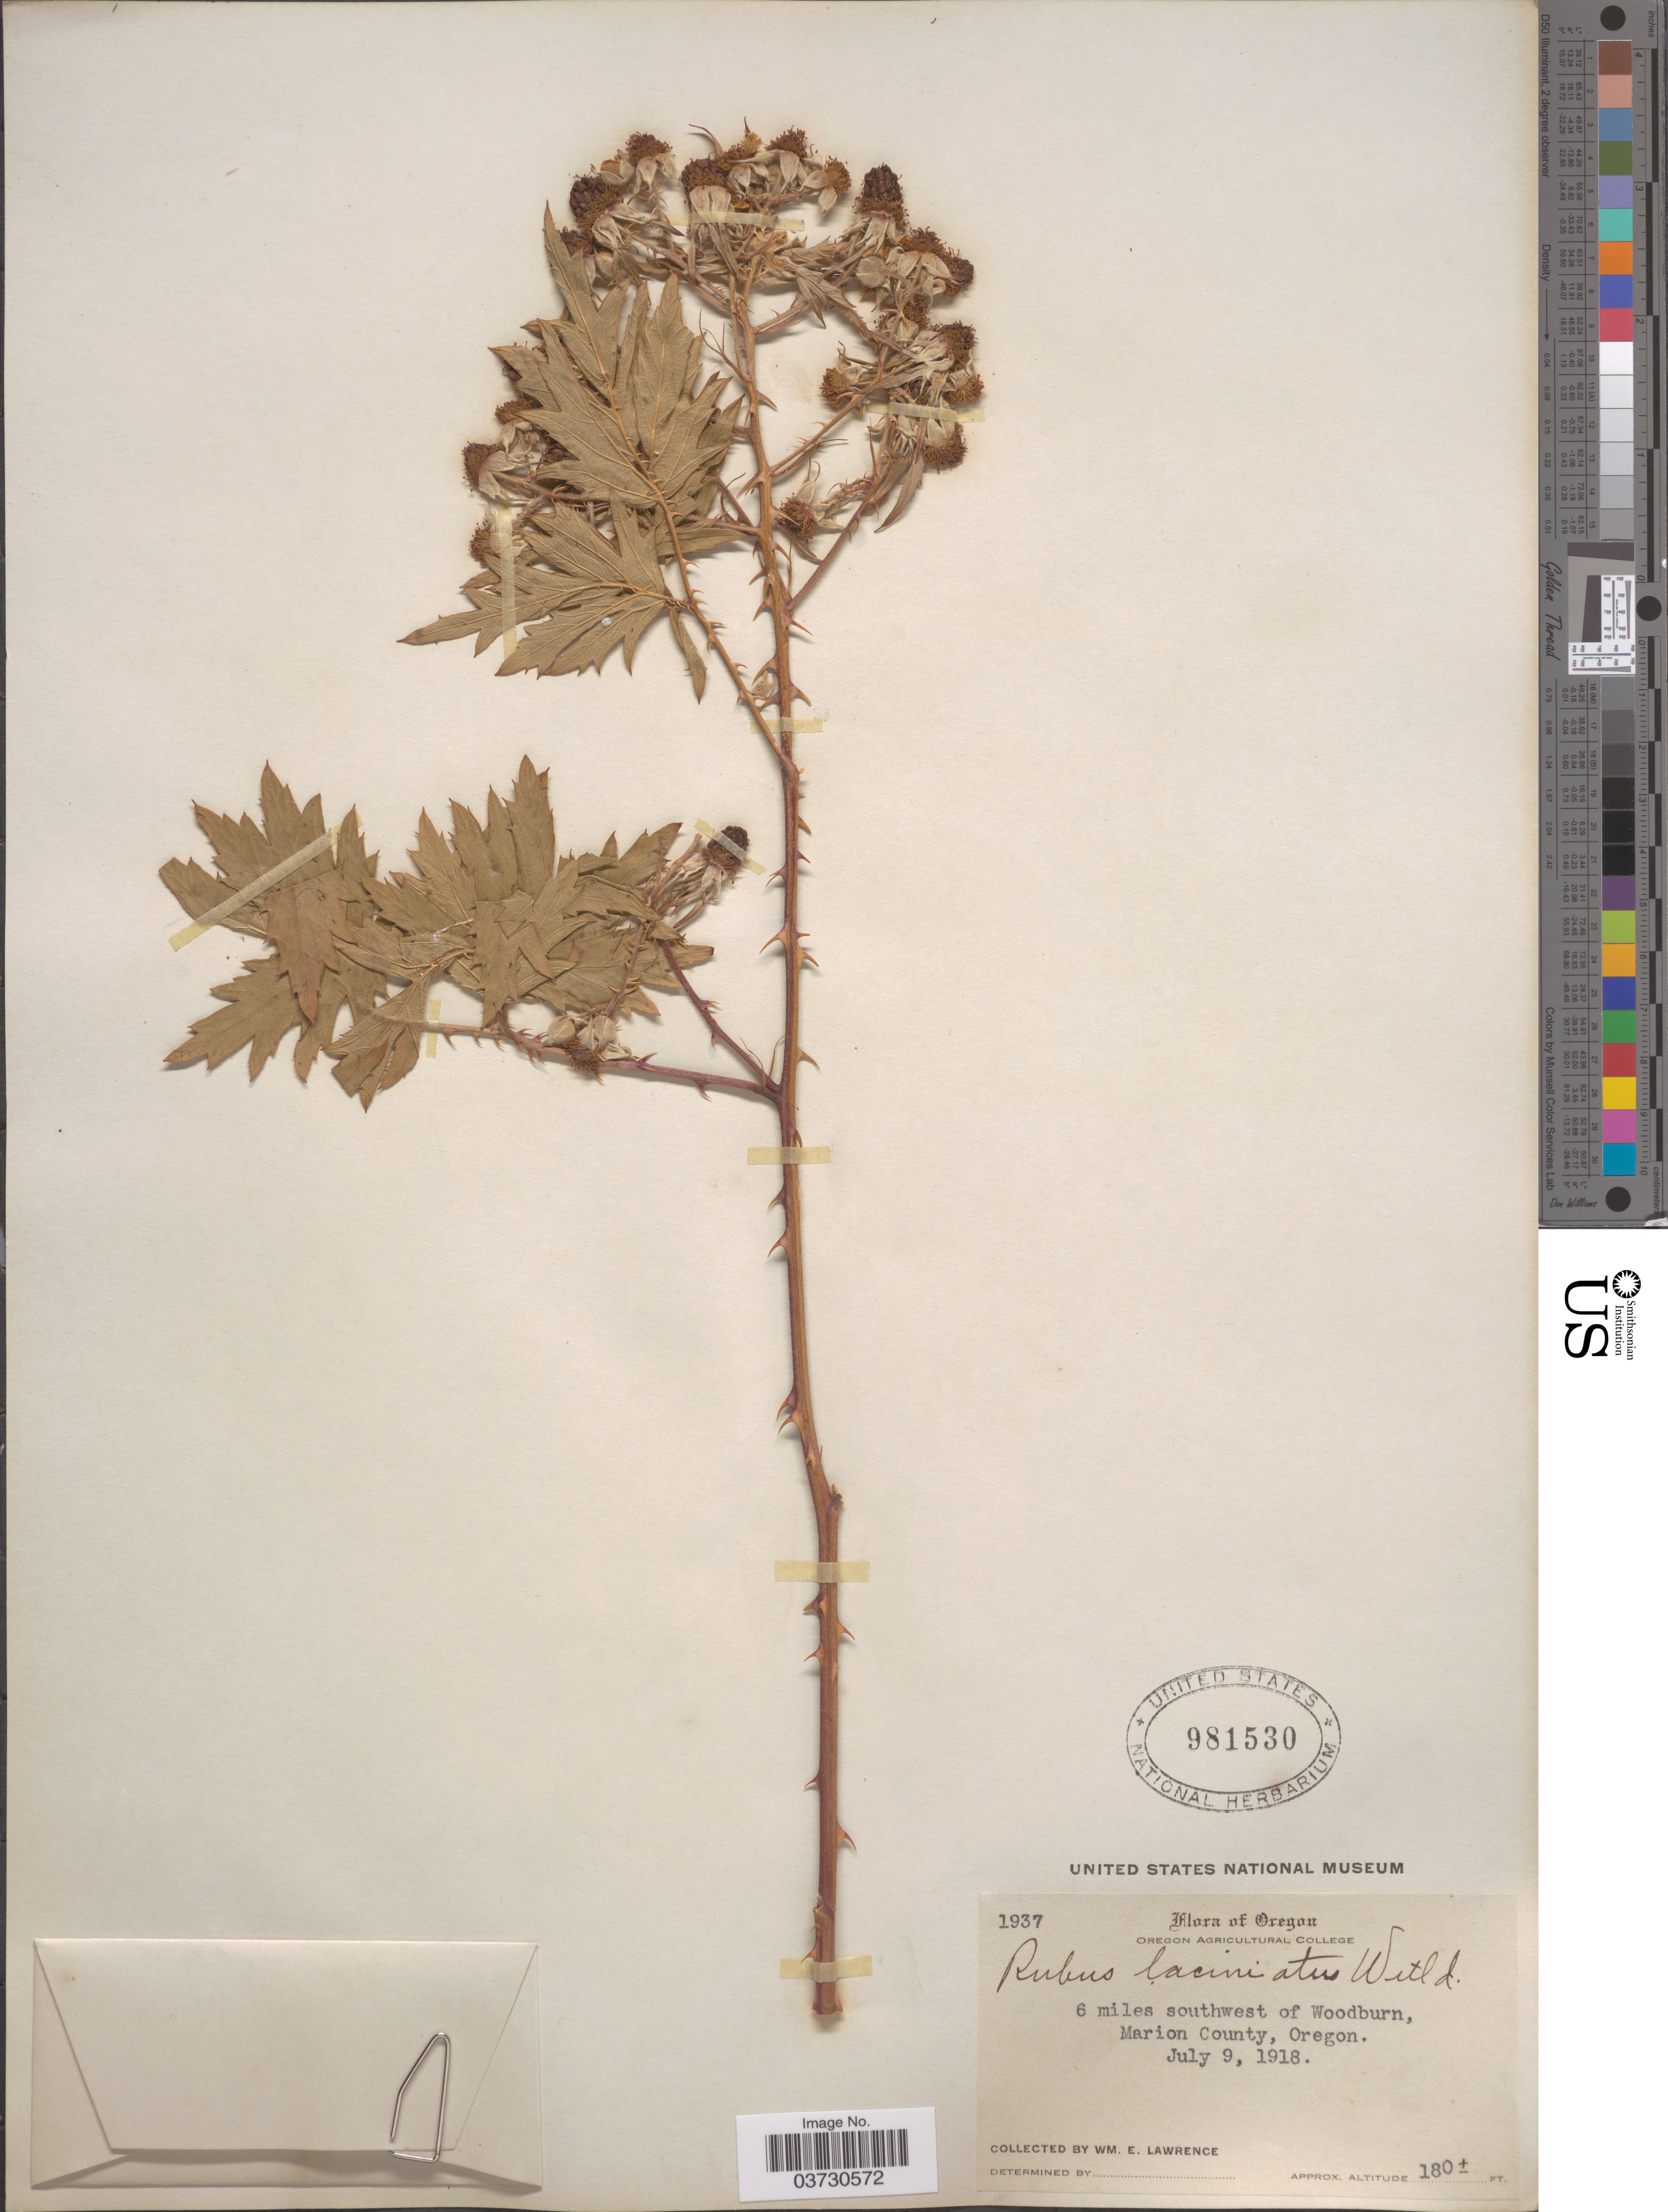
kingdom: Plantae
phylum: Tracheophyta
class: Magnoliopsida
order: Rosales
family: Rosaceae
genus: Rubus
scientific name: Rubus laciniatus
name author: Willd.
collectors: W. Lawrence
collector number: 1937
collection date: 1918-07-09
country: United States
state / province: Oregon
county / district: Marion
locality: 6 miles southwest of Woodburn, Marion County.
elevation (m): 55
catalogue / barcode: US 981530